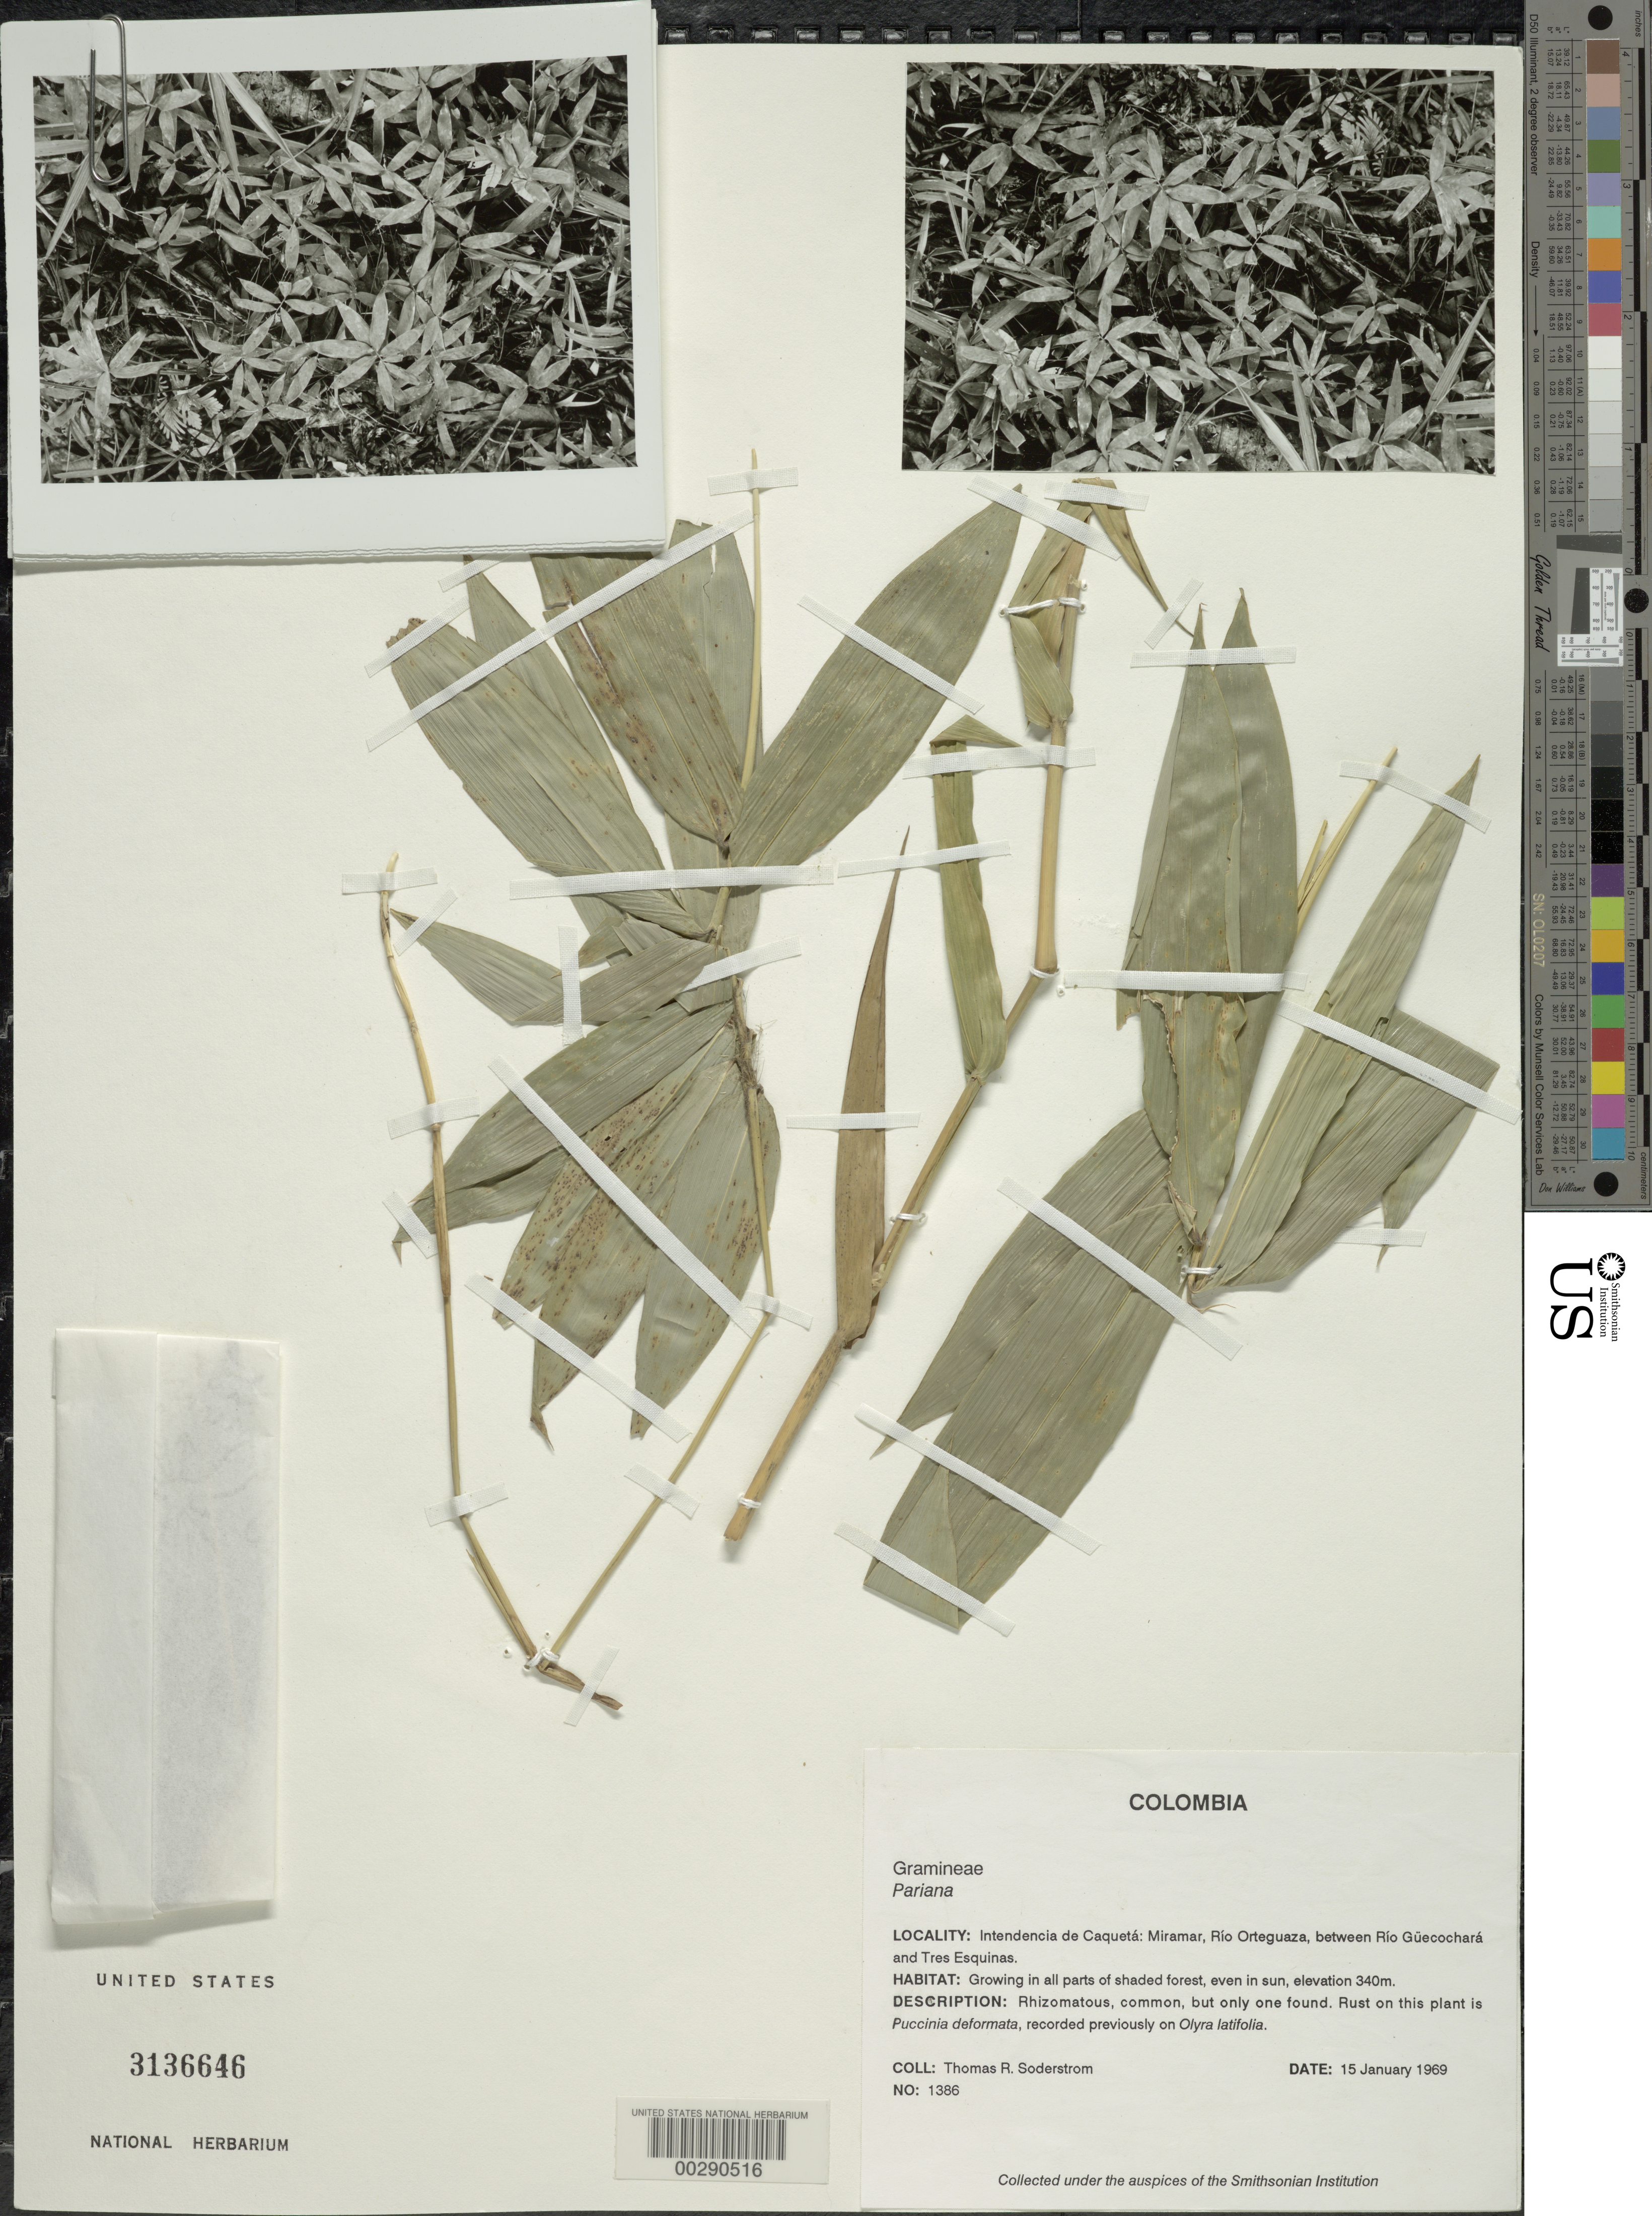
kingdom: Plantae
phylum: Tracheophyta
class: Liliopsida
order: Poales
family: Poaceae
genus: Pariana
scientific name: Pariana sp.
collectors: T. R. Soderstrom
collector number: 1386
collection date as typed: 15 Jan 1969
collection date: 1969-01-15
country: Colombia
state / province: Caquetá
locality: Miramar, Rio Ortequaza, between Rio Guecochara and Tres Esquinas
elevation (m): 340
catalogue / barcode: US 3136646